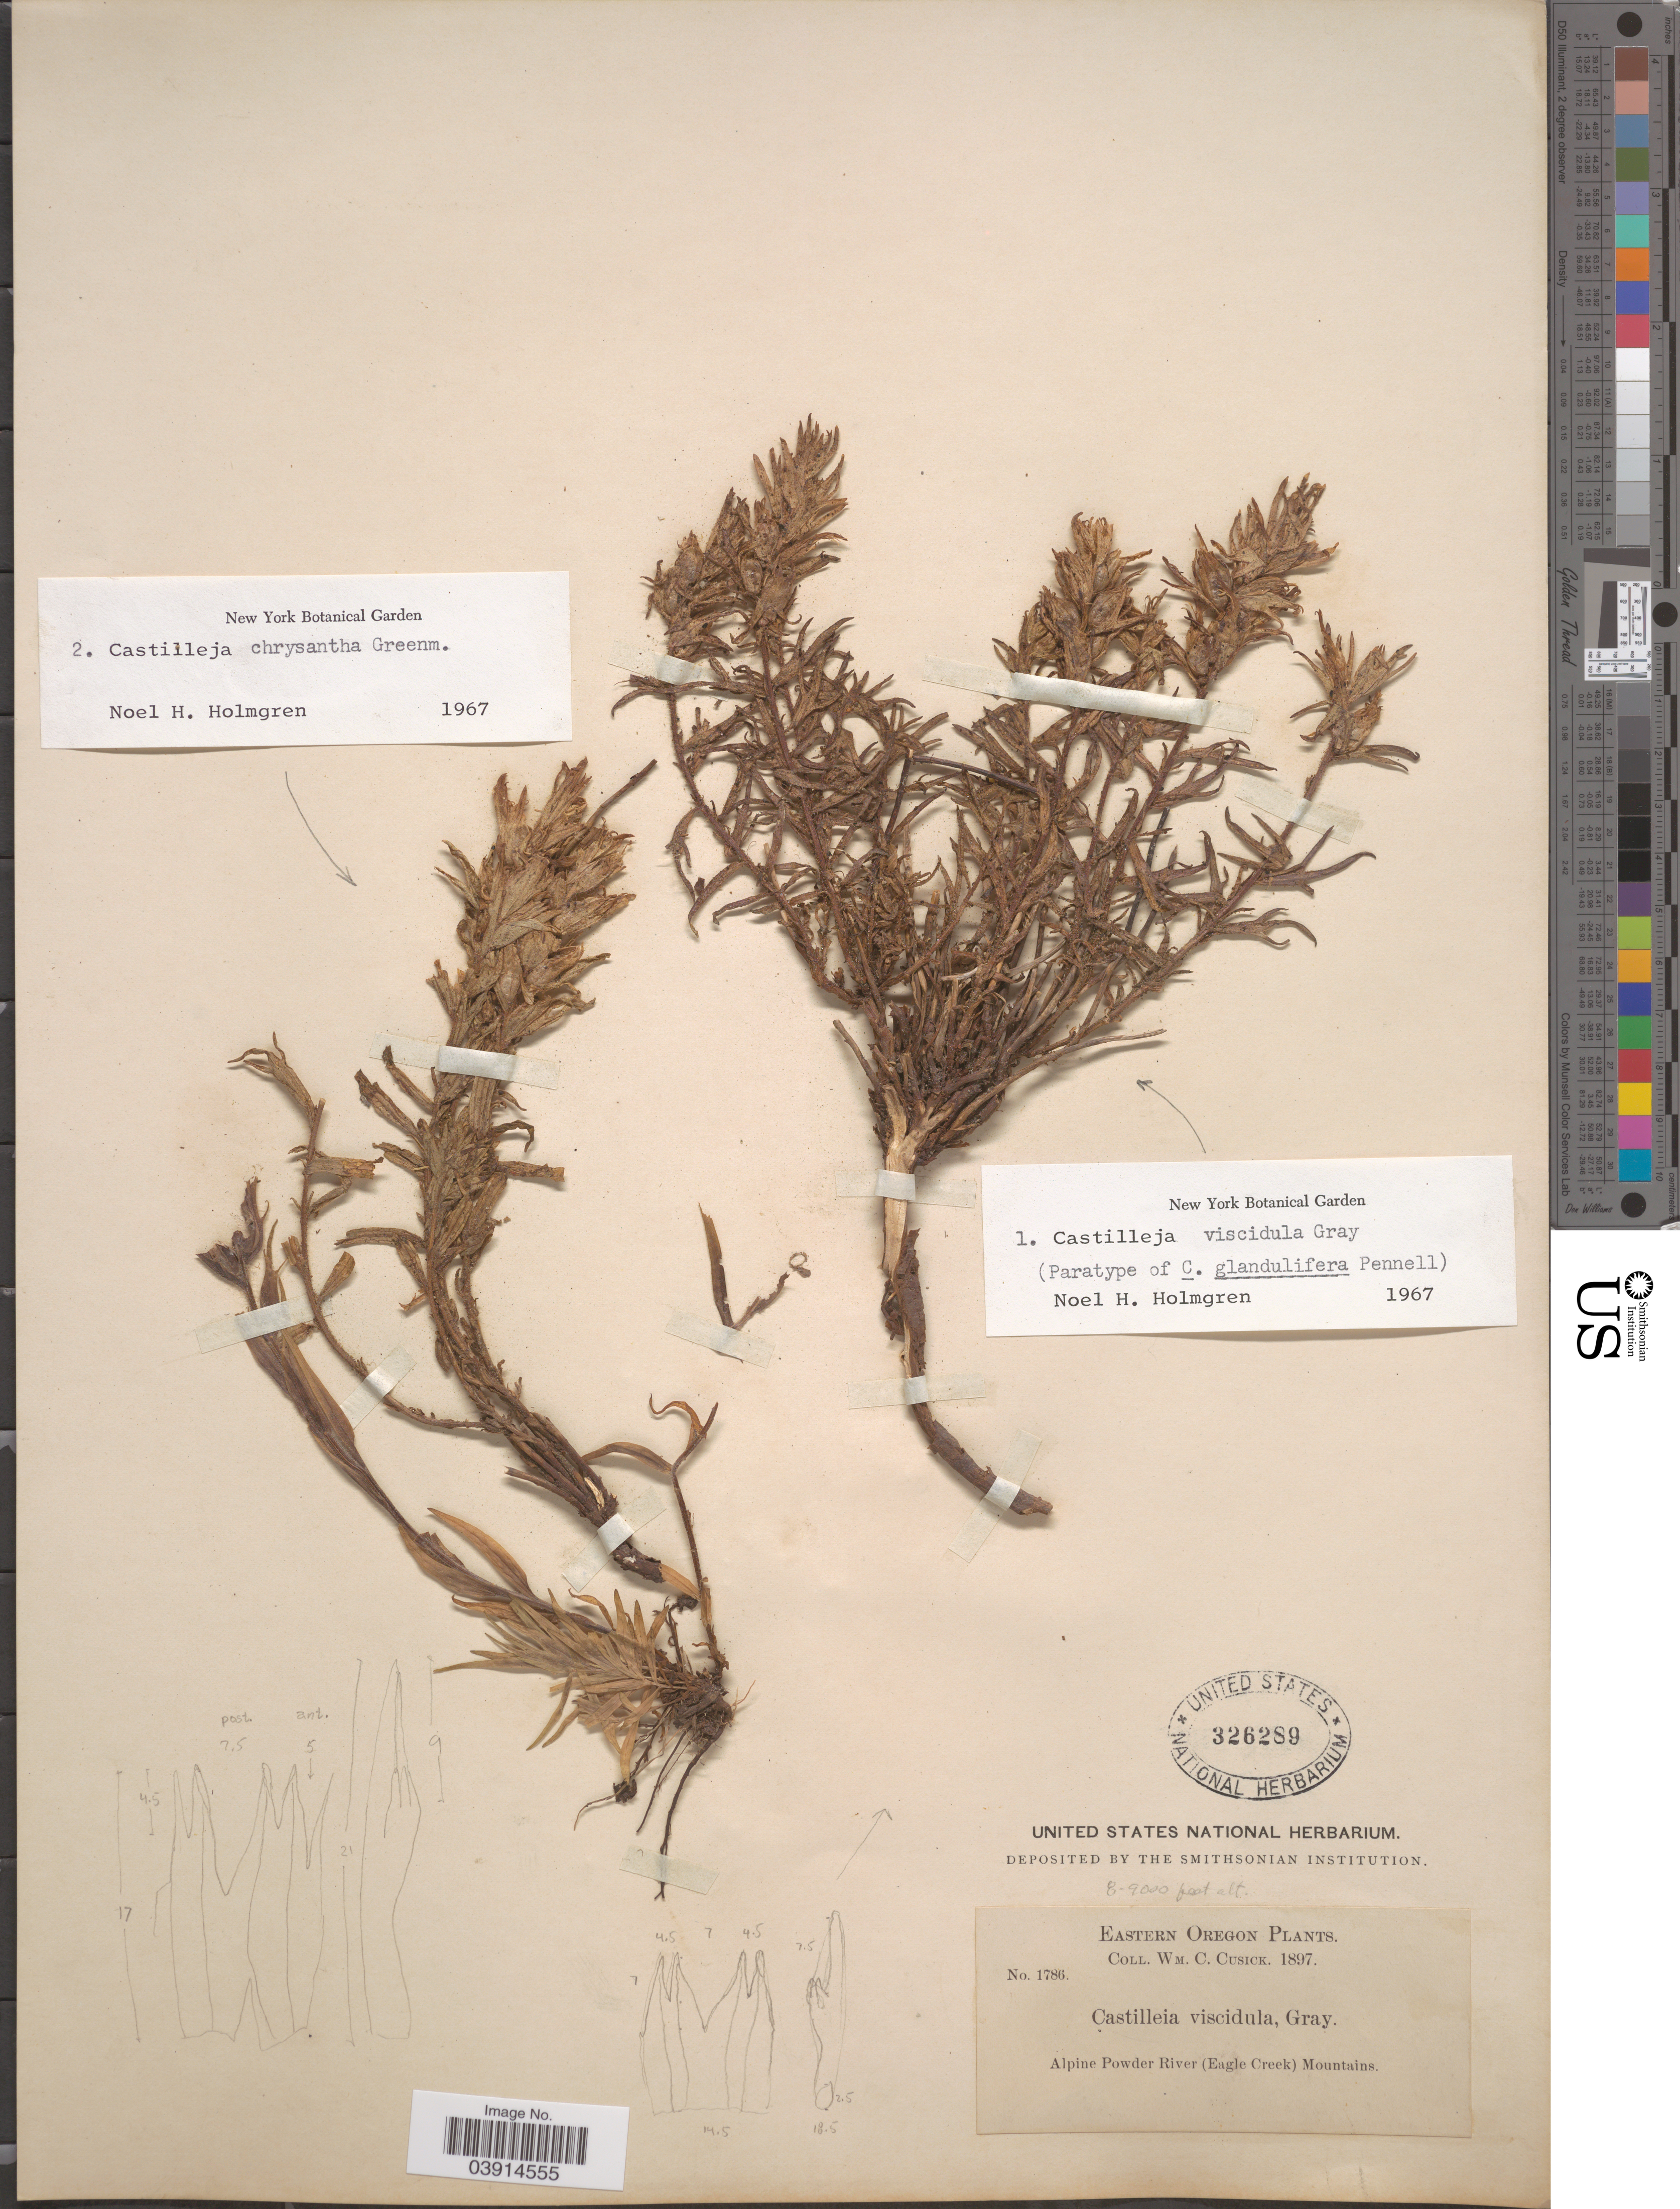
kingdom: Plantae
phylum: Tracheophyta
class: Magnoliopsida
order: Lamiales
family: Orobanchaceae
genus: Castilleja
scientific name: Castilleja viscidula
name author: A. Gray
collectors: W. C. Cusick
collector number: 1786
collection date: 1897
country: United States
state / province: Oregon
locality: Eastern Oregon. Alpine Powder River (Eagle Creek) Mountains.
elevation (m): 2438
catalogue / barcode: US 326289